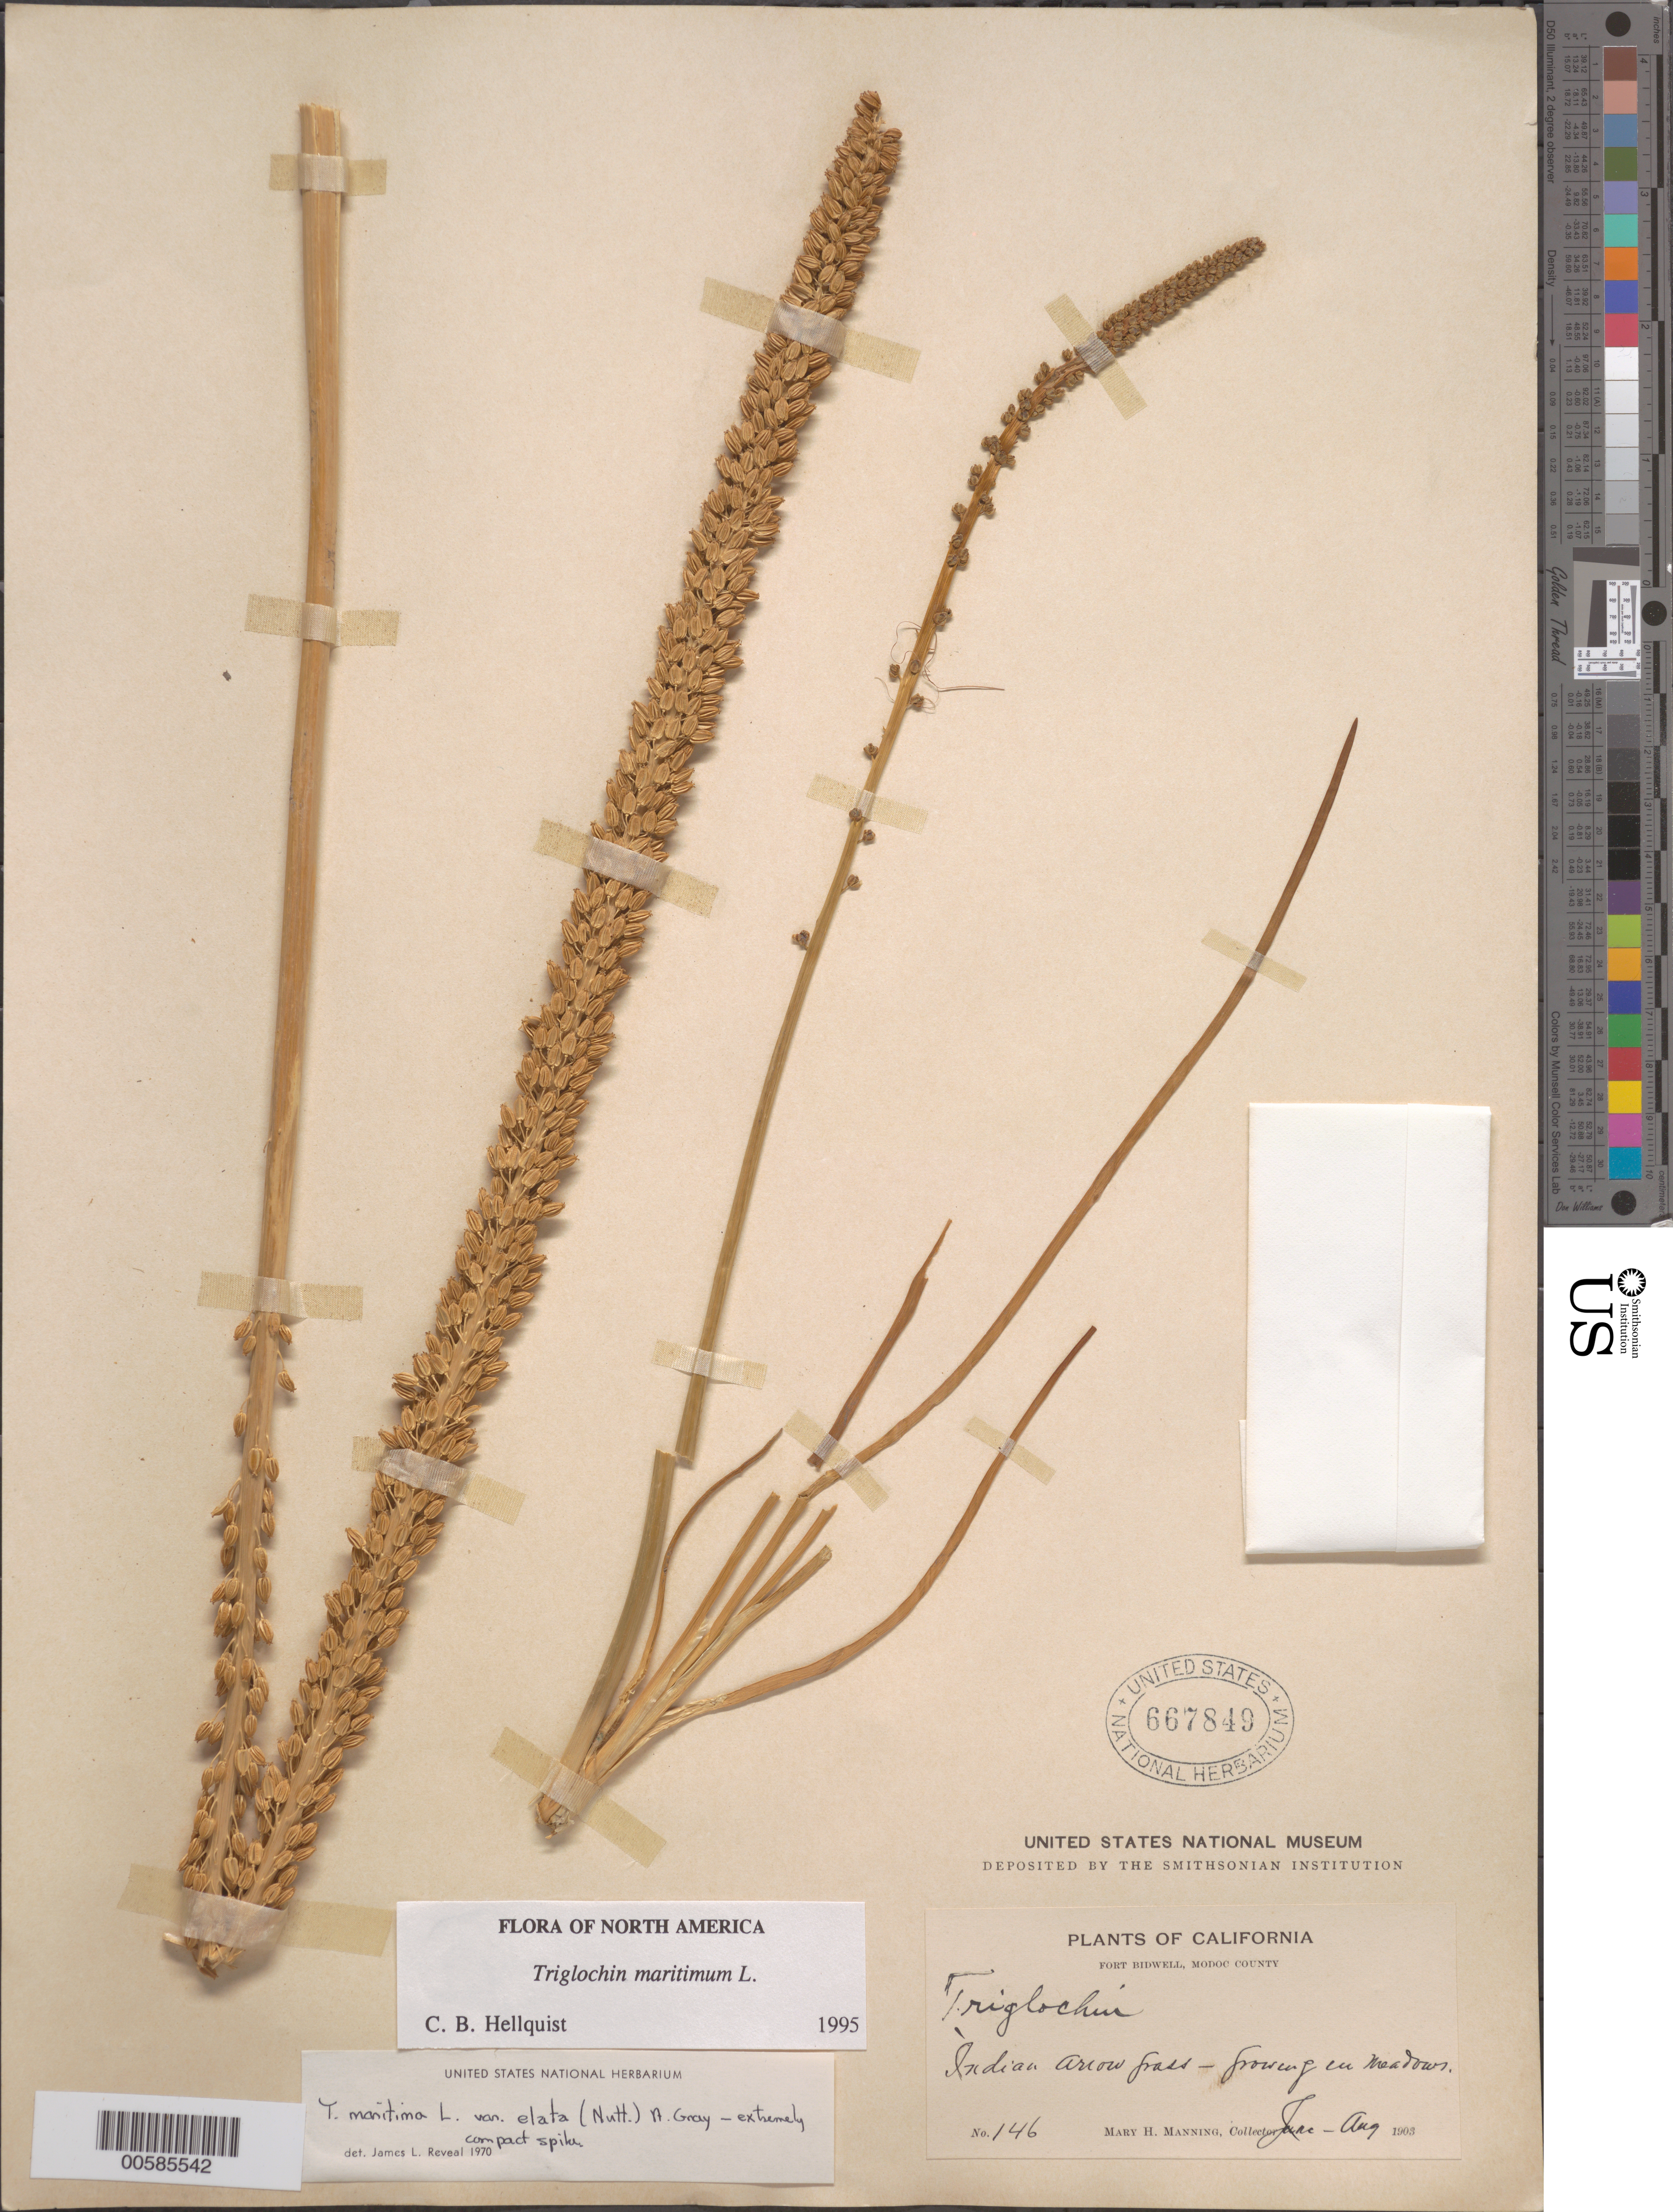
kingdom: Plantae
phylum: Tracheophyta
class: Liliopsida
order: Alismatales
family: Juncaginaceae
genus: Triglochin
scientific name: Triglochin maritima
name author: L.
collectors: M. Manning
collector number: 146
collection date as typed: Jun 1903 to -- Aug 1903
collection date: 1903-06/1903-08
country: United States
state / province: California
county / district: Modoc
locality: Fort Bidwell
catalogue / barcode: US 667849